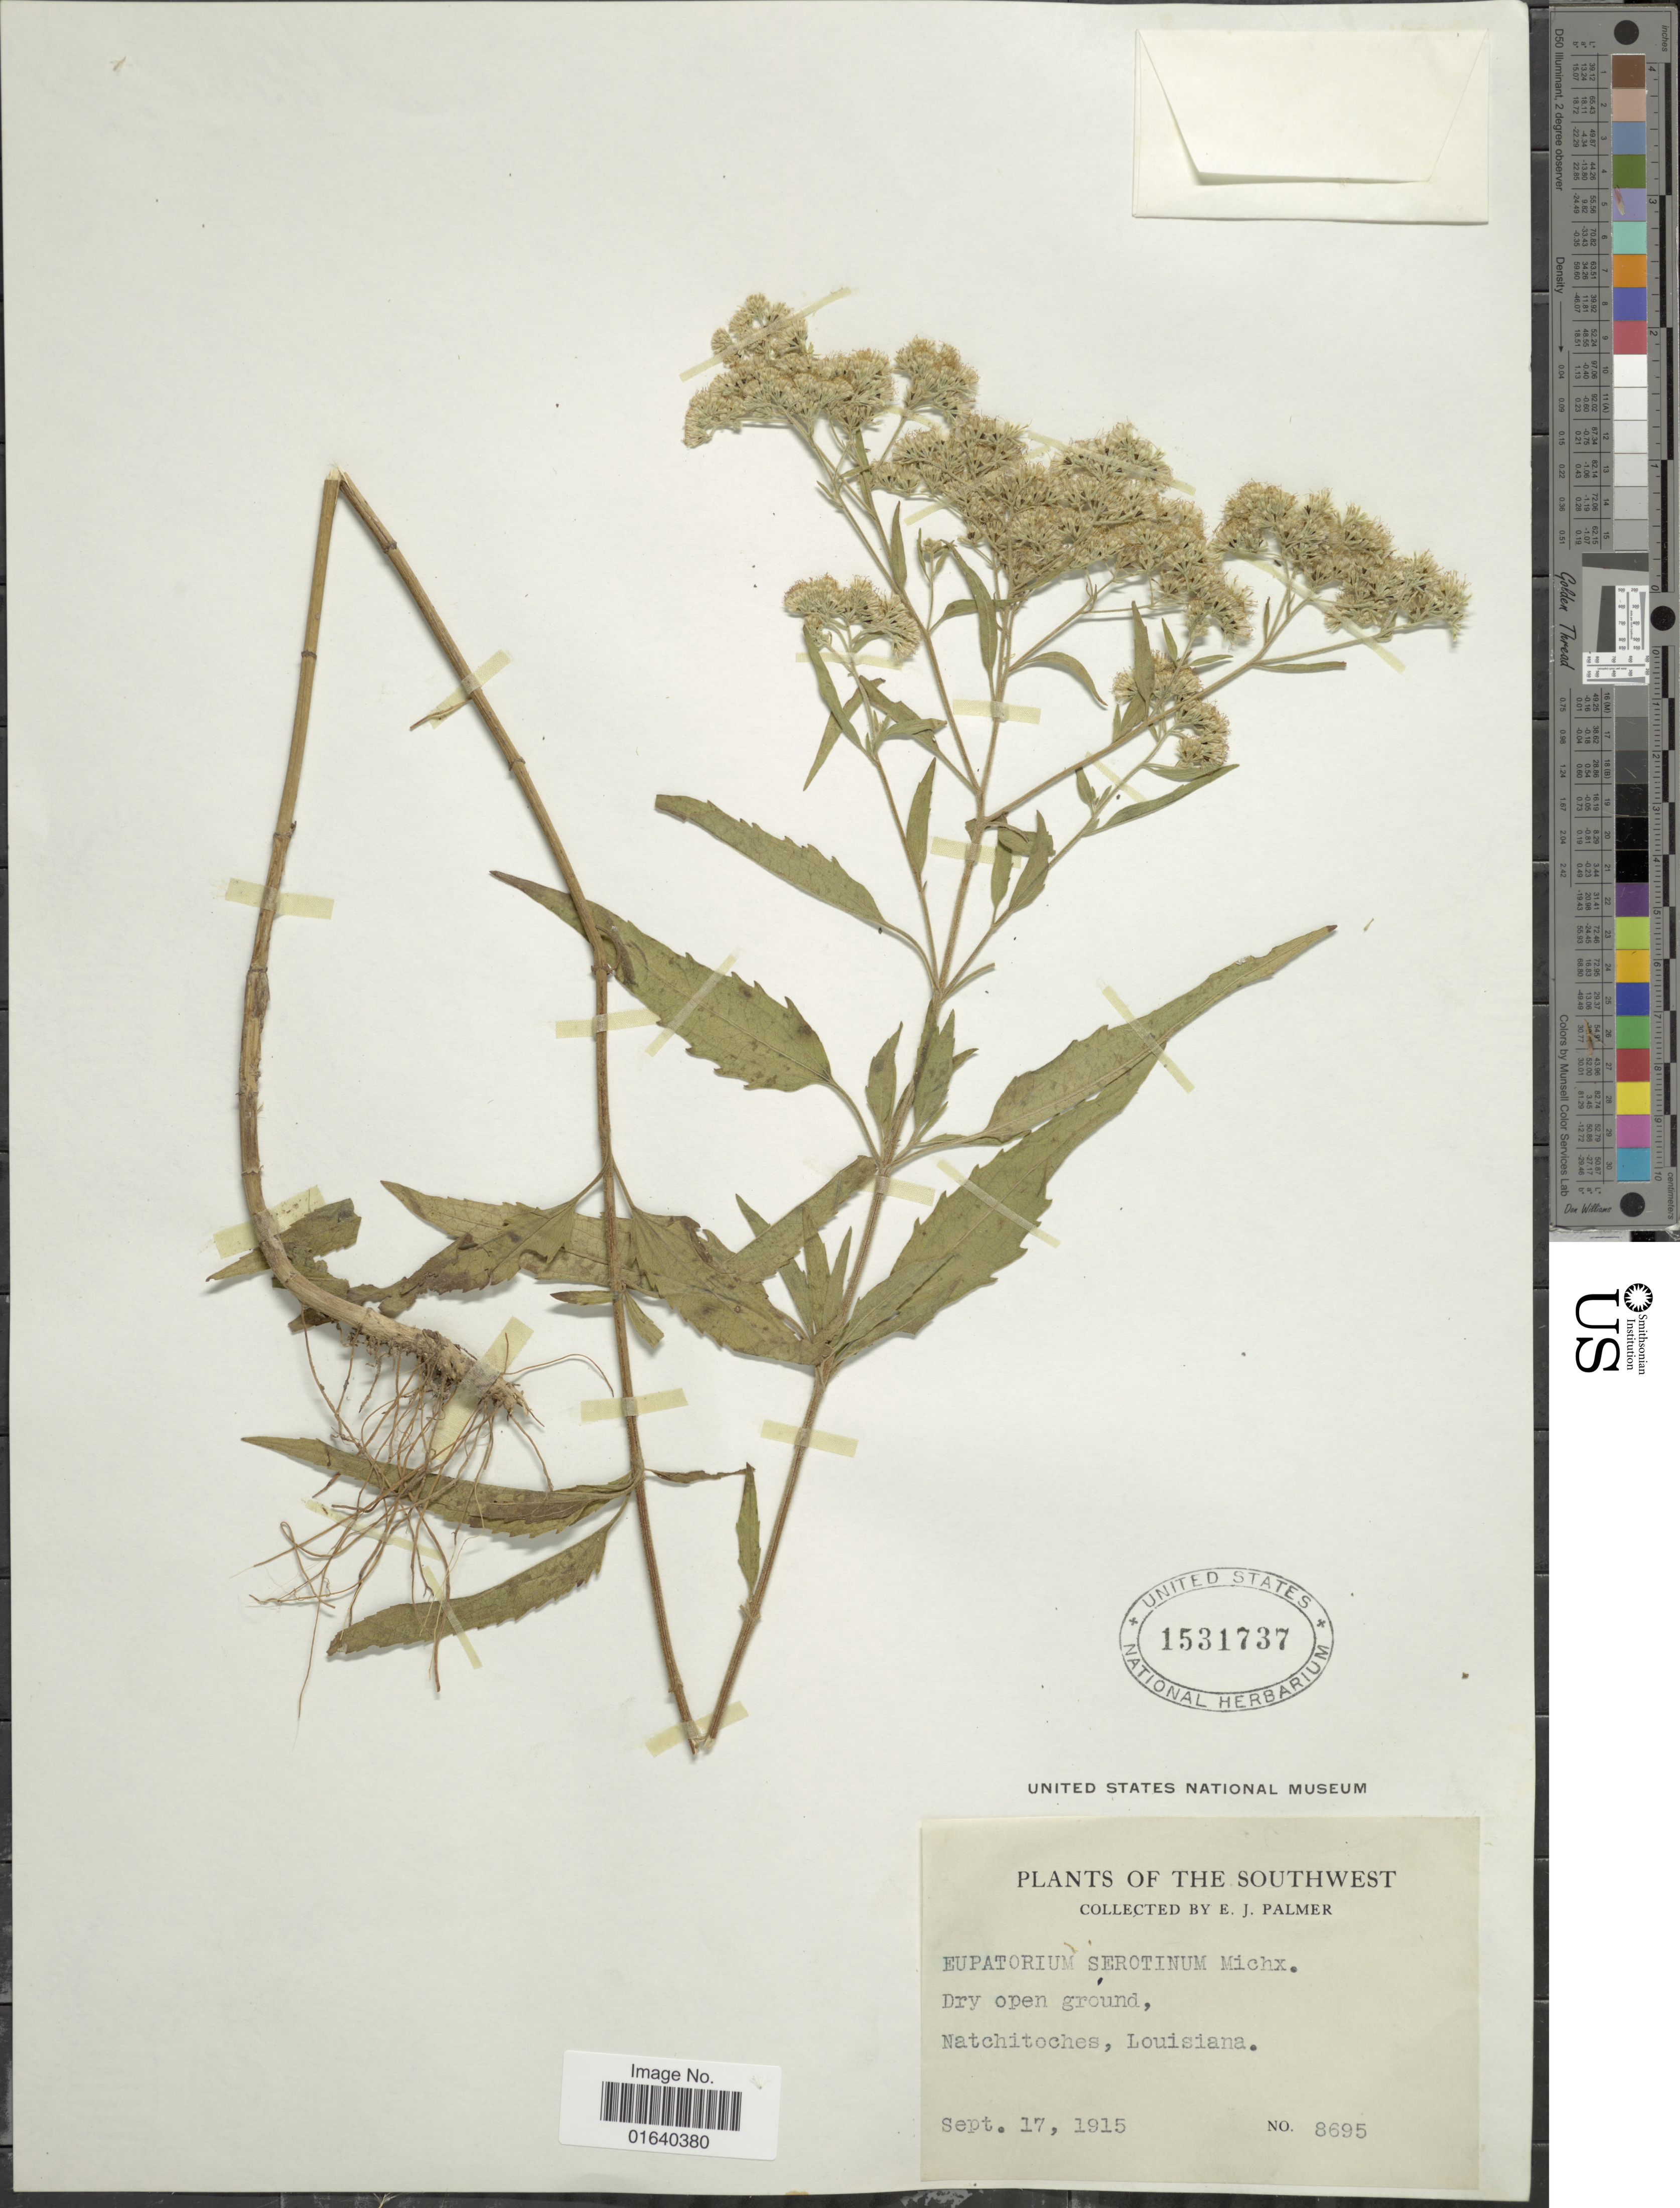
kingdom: Plantae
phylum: Tracheophyta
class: Magnoliopsida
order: Asterales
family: Asteraceae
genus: Eupatorium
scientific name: Eupatorium serotinum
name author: Michx.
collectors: E. J. Palmer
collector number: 8695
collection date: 1915-09-17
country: United States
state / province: Louisiana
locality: The Southwest, Dry open ground, Natchitoches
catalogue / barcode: US 1531737